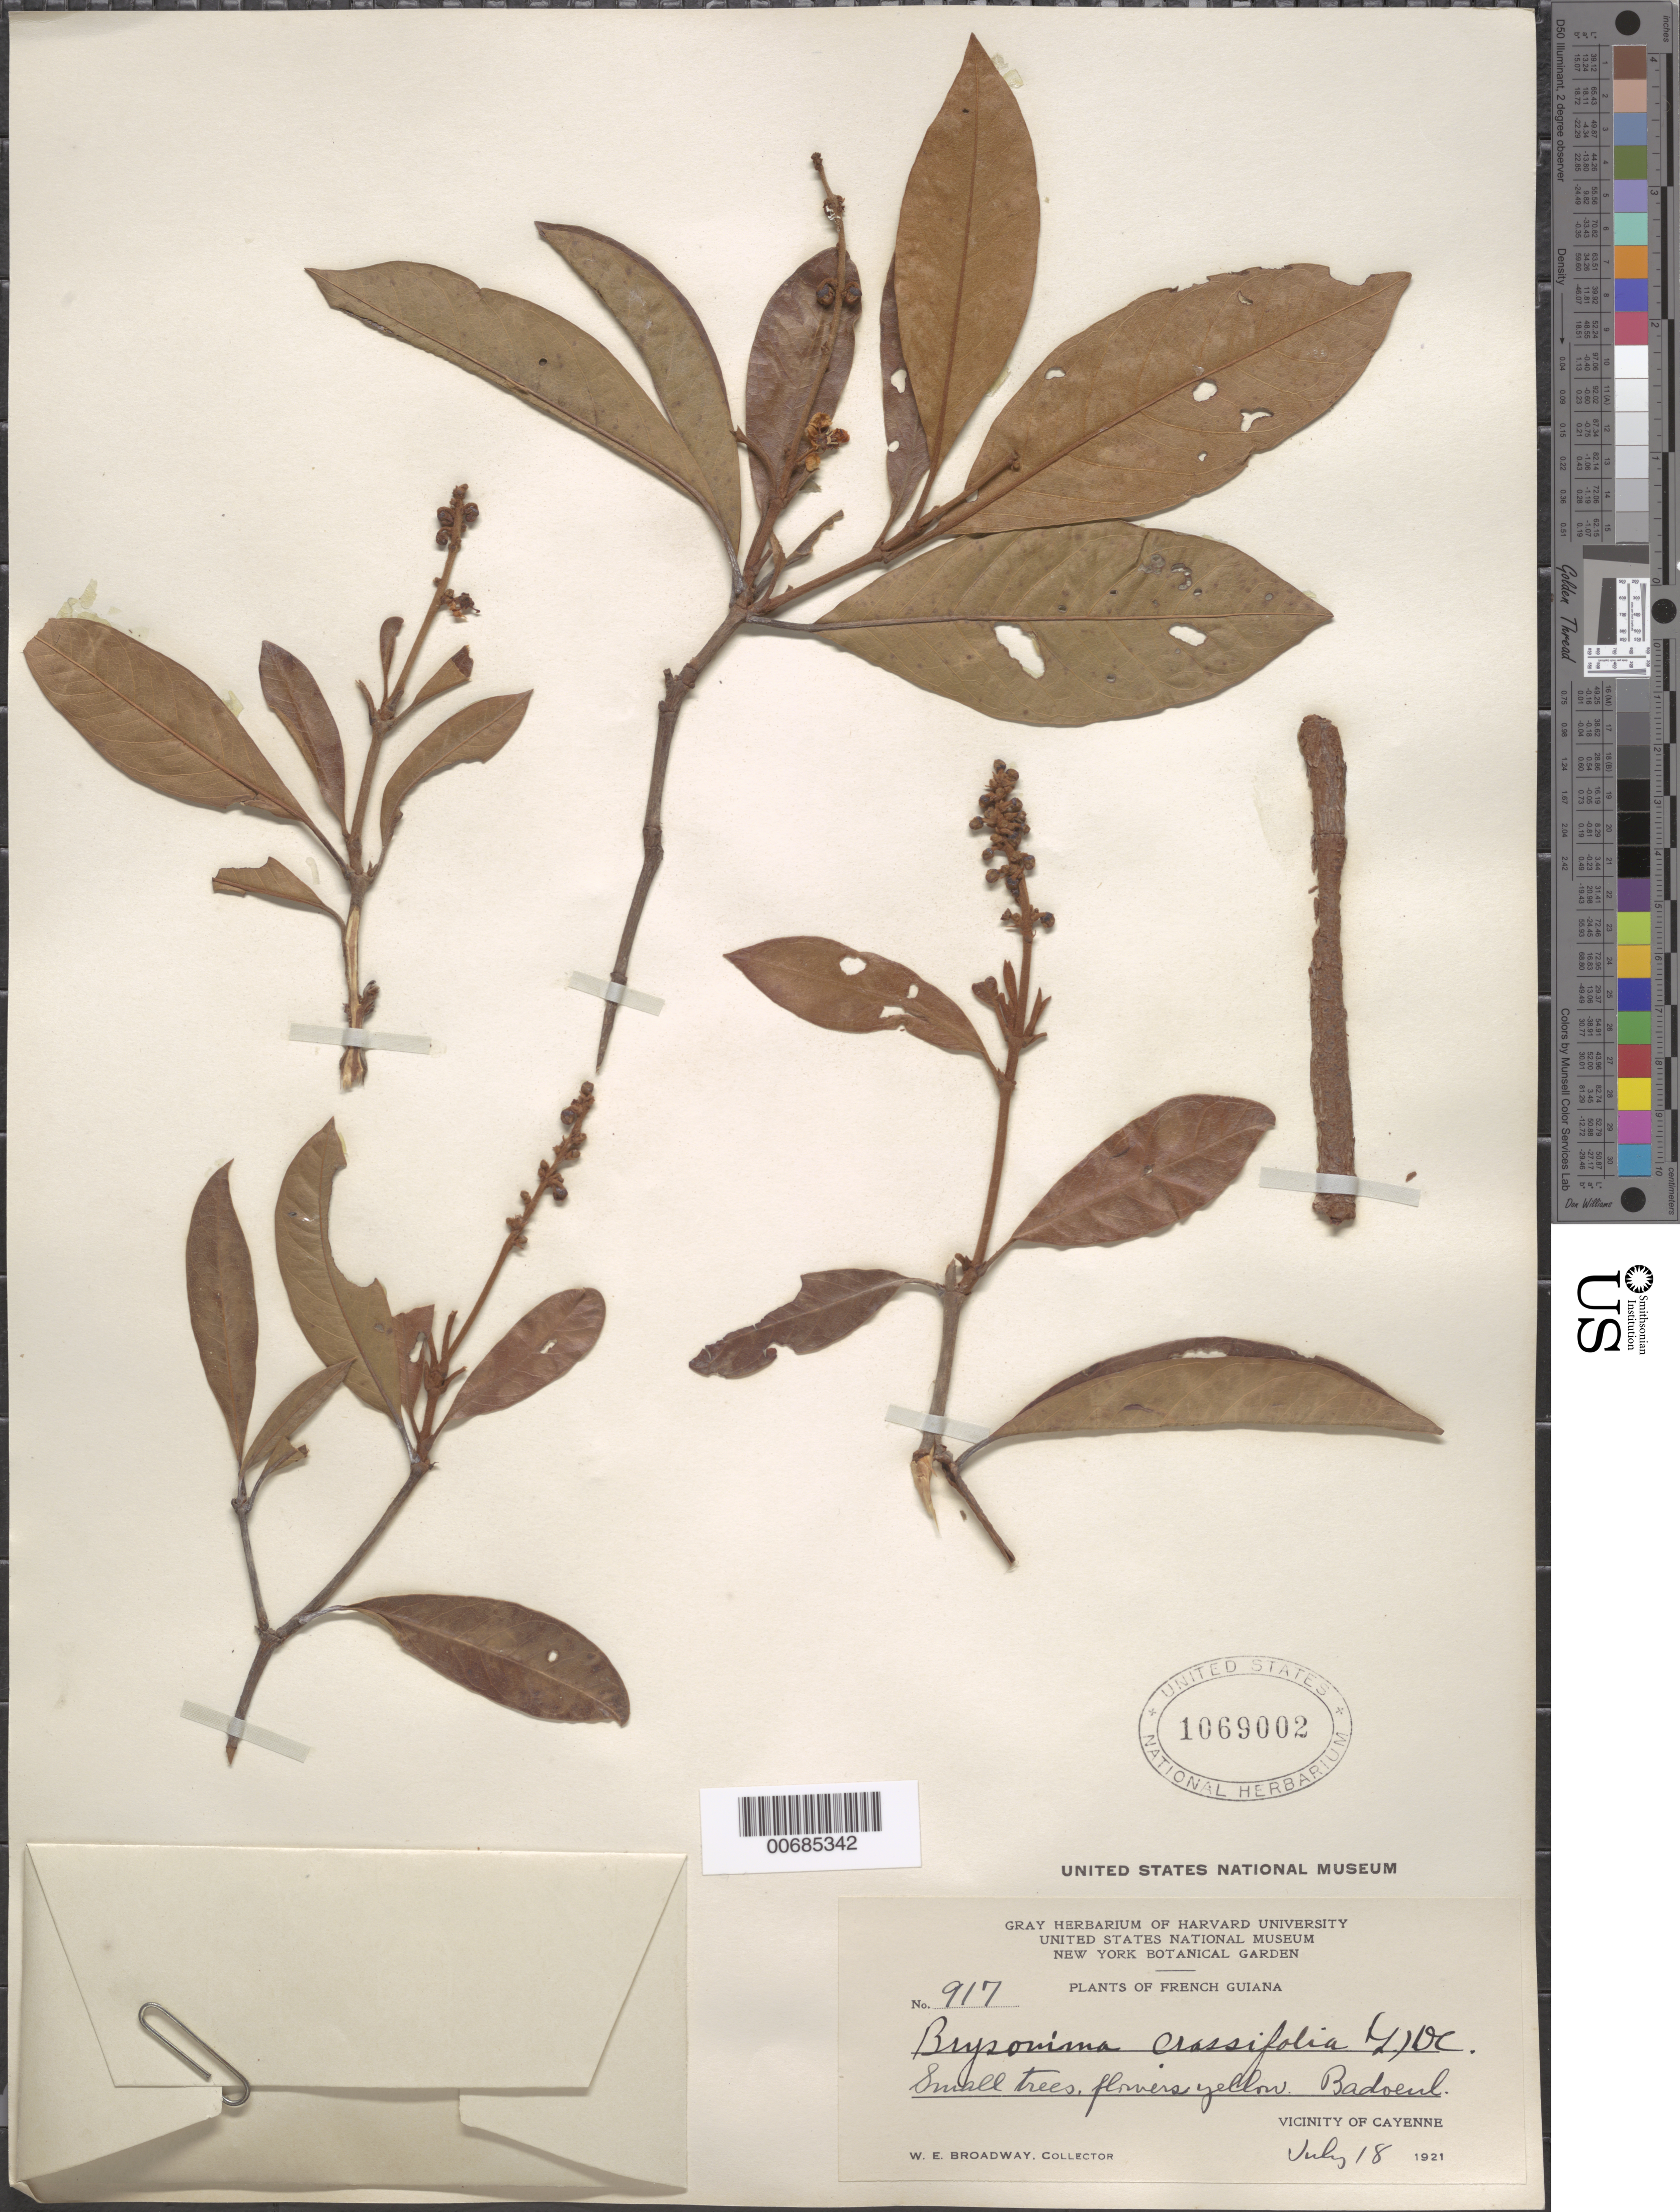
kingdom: Plantae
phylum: Tracheophyta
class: Magnoliopsida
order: Malpighiales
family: Malpighiaceae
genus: Byrsonima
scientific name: Byrsonima crassifolia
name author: (L.) Kunth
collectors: W. E. Broadway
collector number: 917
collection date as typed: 18-Jul-21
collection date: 1921-07-18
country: French Guiana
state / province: Cayenne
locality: Cayenne, vic., Badoeul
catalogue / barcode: US 1069002